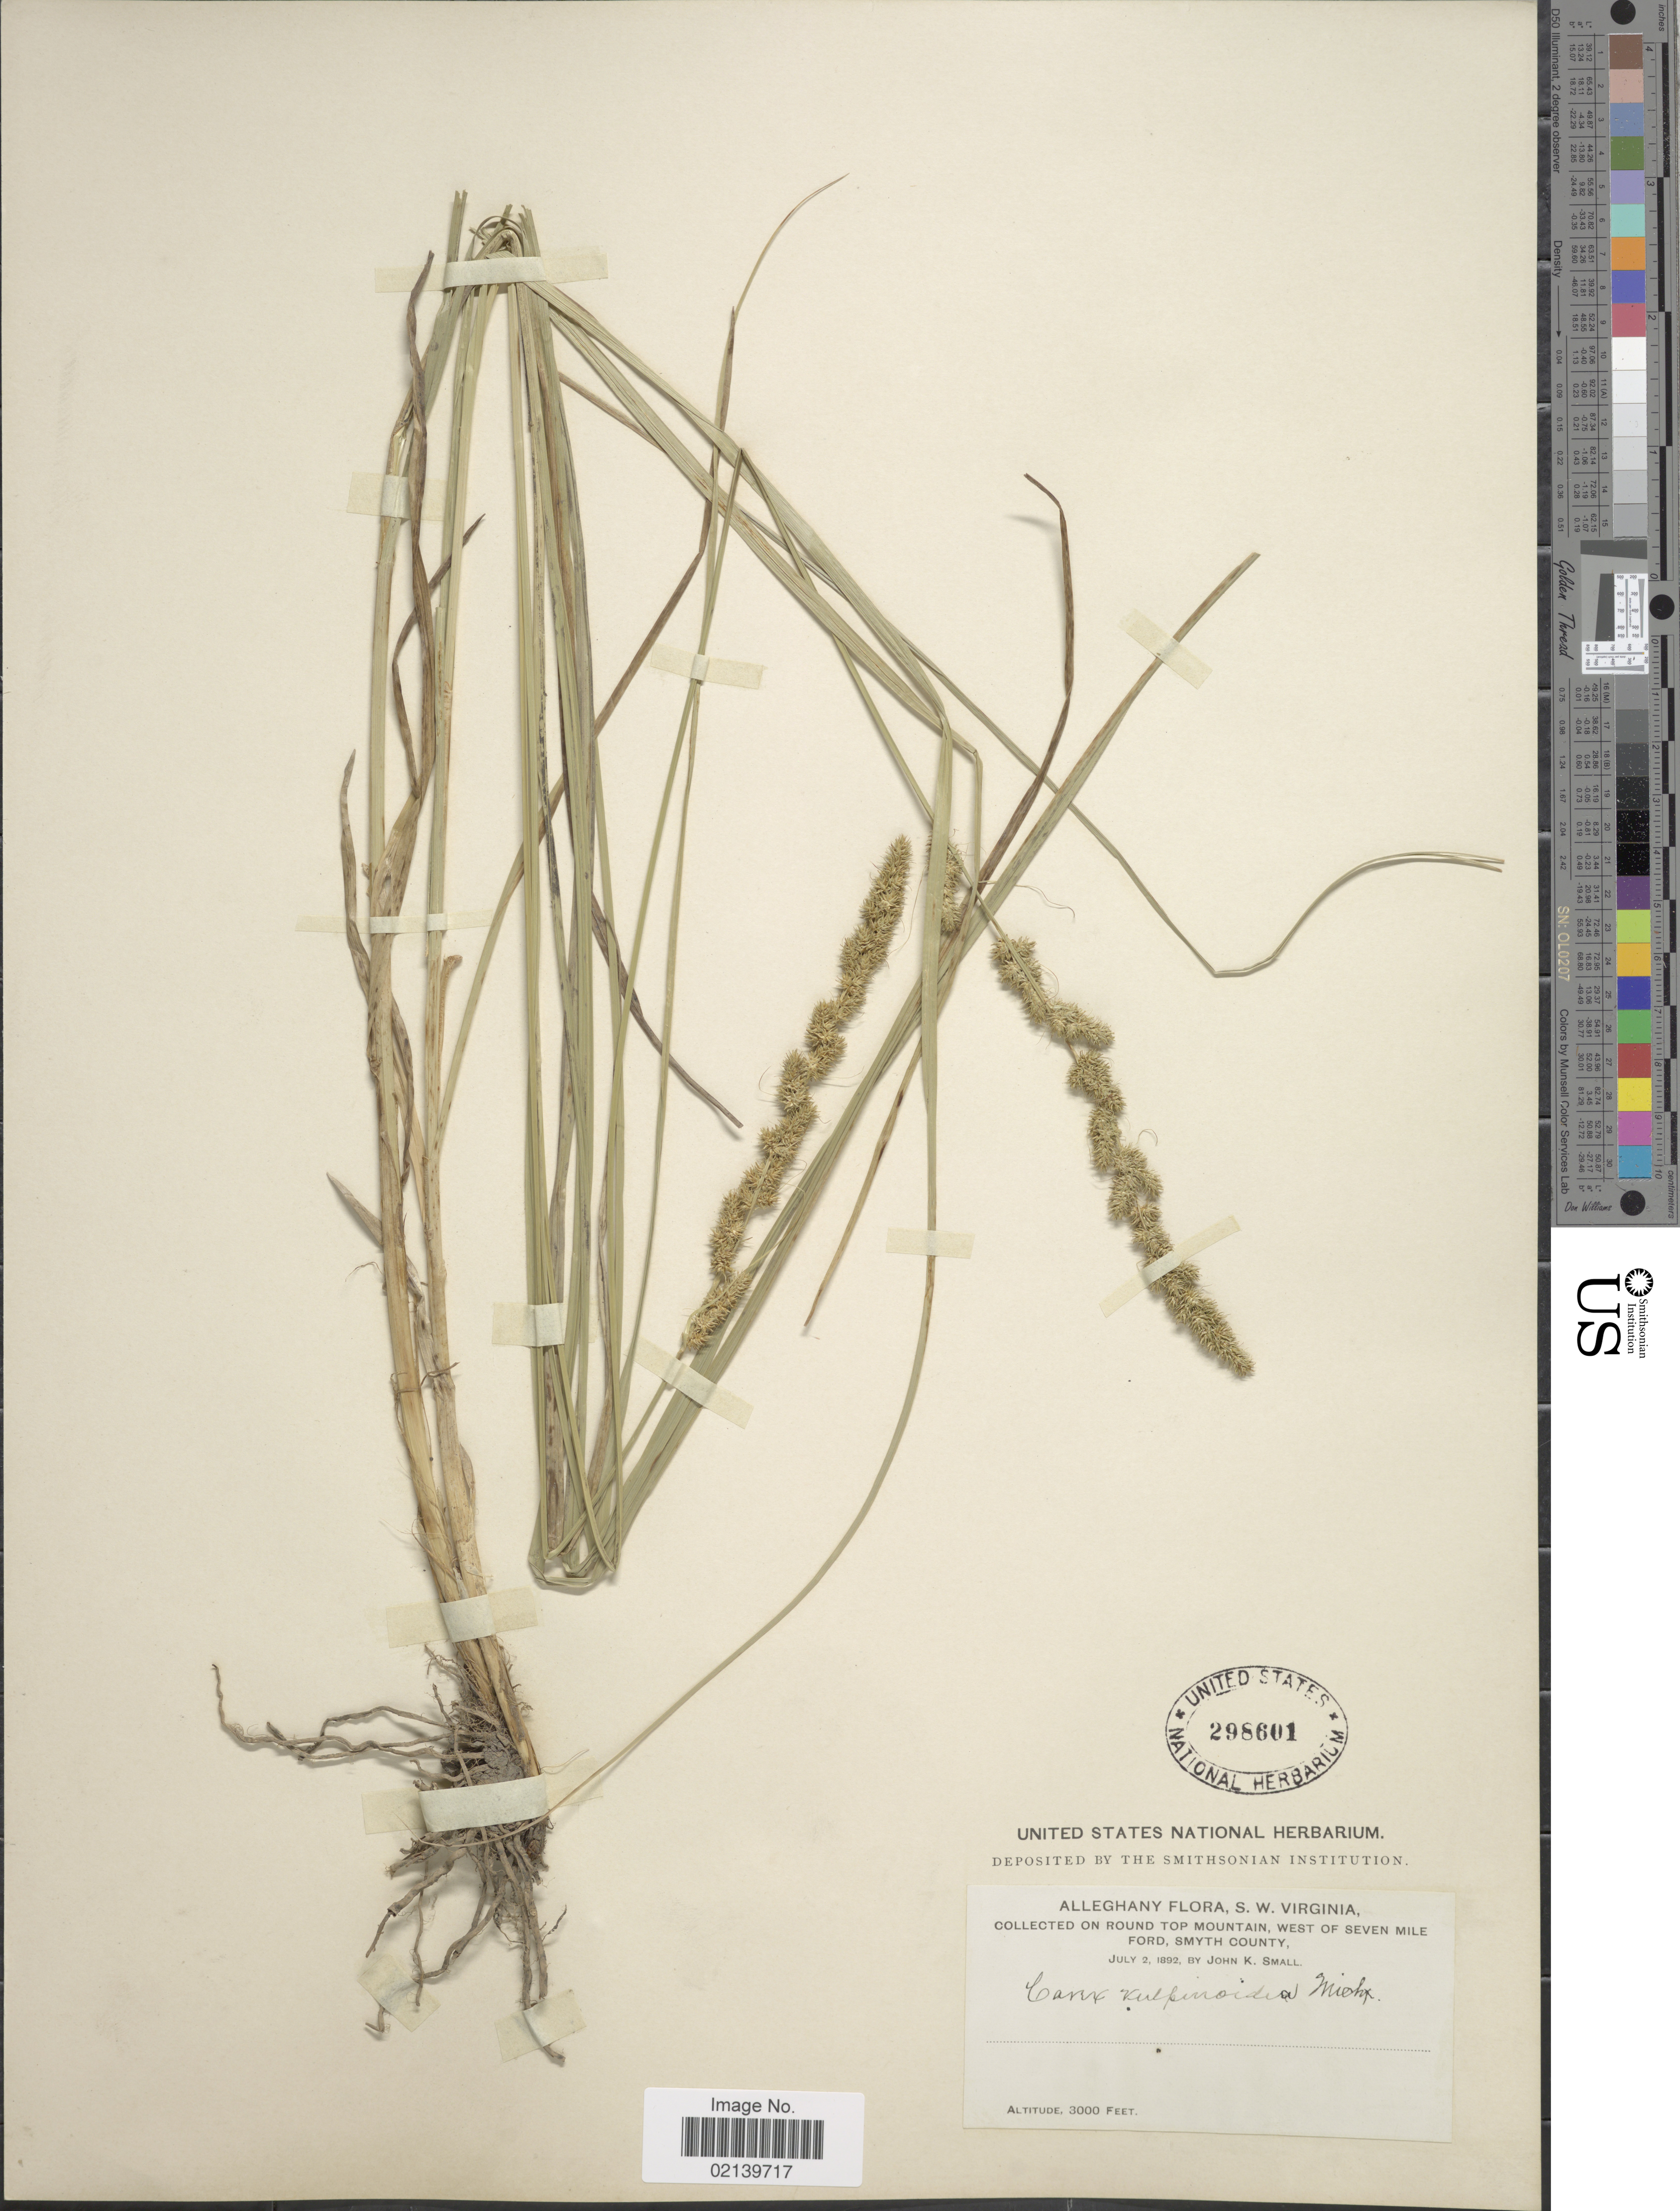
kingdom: Plantae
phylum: Tracheophyta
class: Liliopsida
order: Poales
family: Cyperaceae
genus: Carex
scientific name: Carex vulpinoidea Michx.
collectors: J. K. Small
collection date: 1892-07-02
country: United States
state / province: Virginia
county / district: Smyth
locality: Alleghany, S.W. Virginia, on round top mountain, west of seven mile ford, Smyth County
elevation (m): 914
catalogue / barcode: US 298601